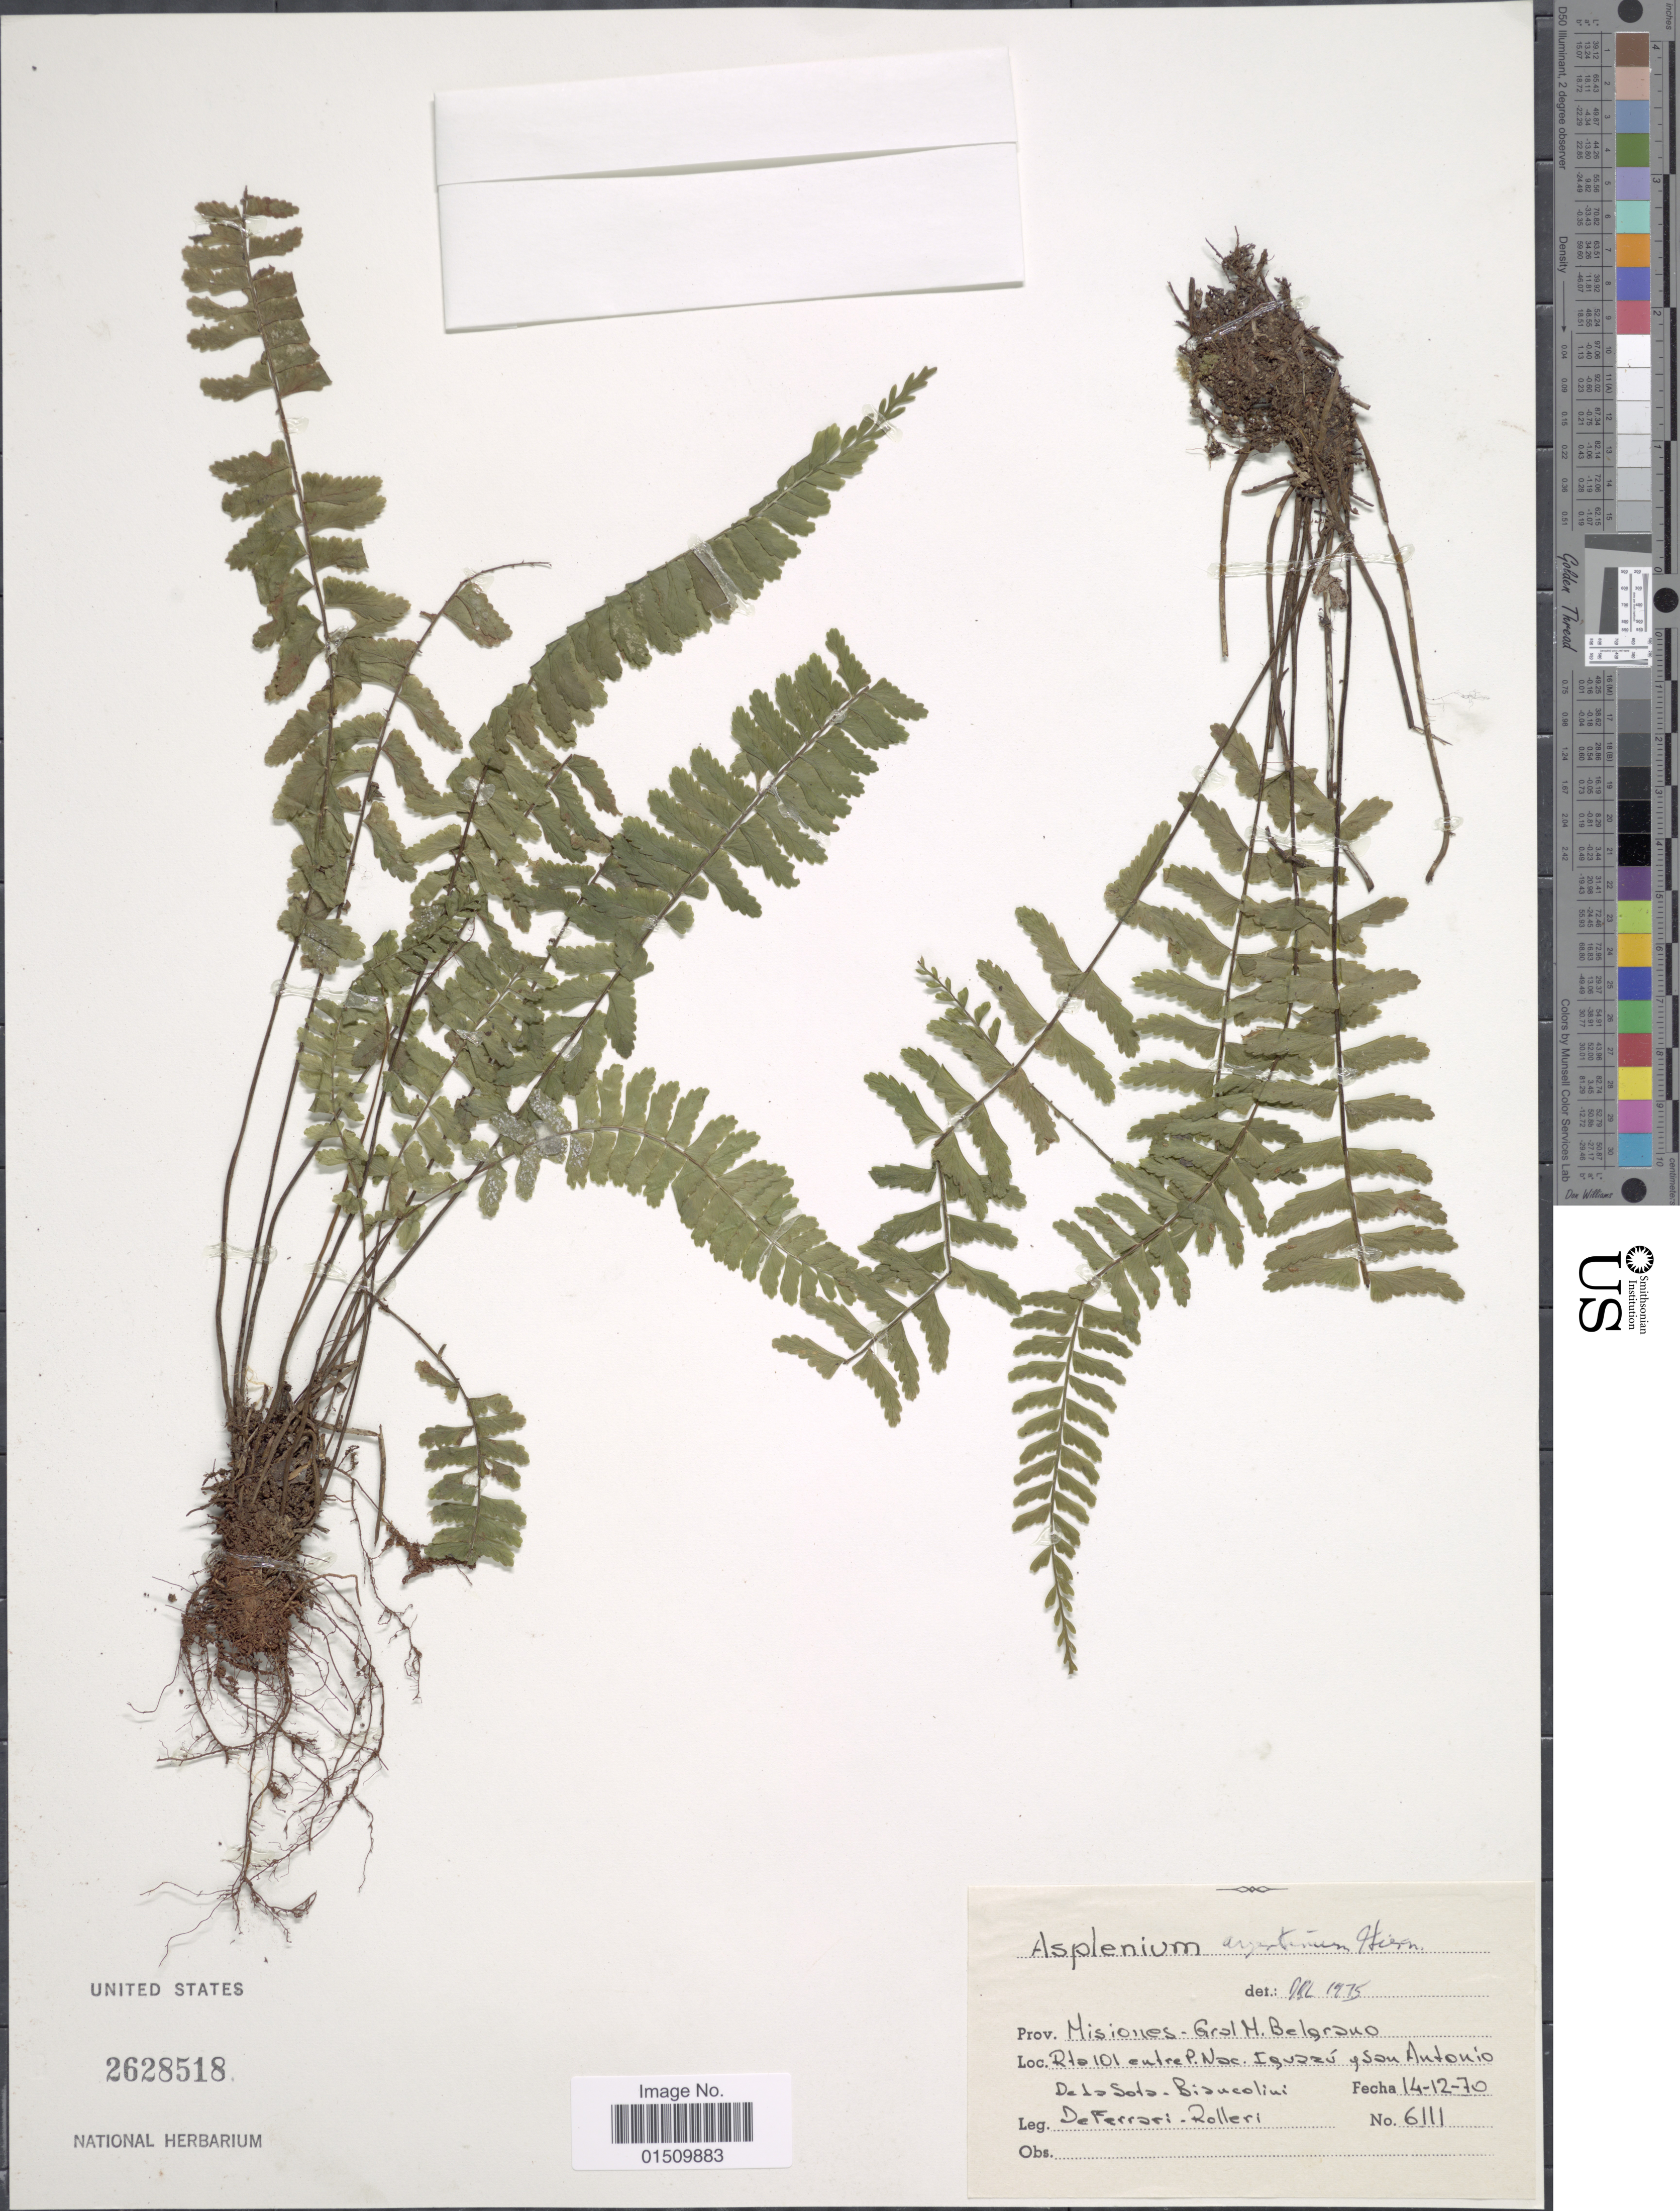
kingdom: Plantae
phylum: Tracheophyta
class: Polypodiopsida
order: Polypodiales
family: Aspleniaceae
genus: Asplenium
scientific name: Asplenium argentinum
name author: Hieron.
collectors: de la Sota, Biancolini, De Ferrari & Rolleri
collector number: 6111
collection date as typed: Transcribed d/m/y: 14/12/70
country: Argentina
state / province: Misiones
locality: Misiones. Gral M. Belgrano, Rta 101 entre P. Nac. Iguazu y San Antonio.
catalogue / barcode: US 2628518